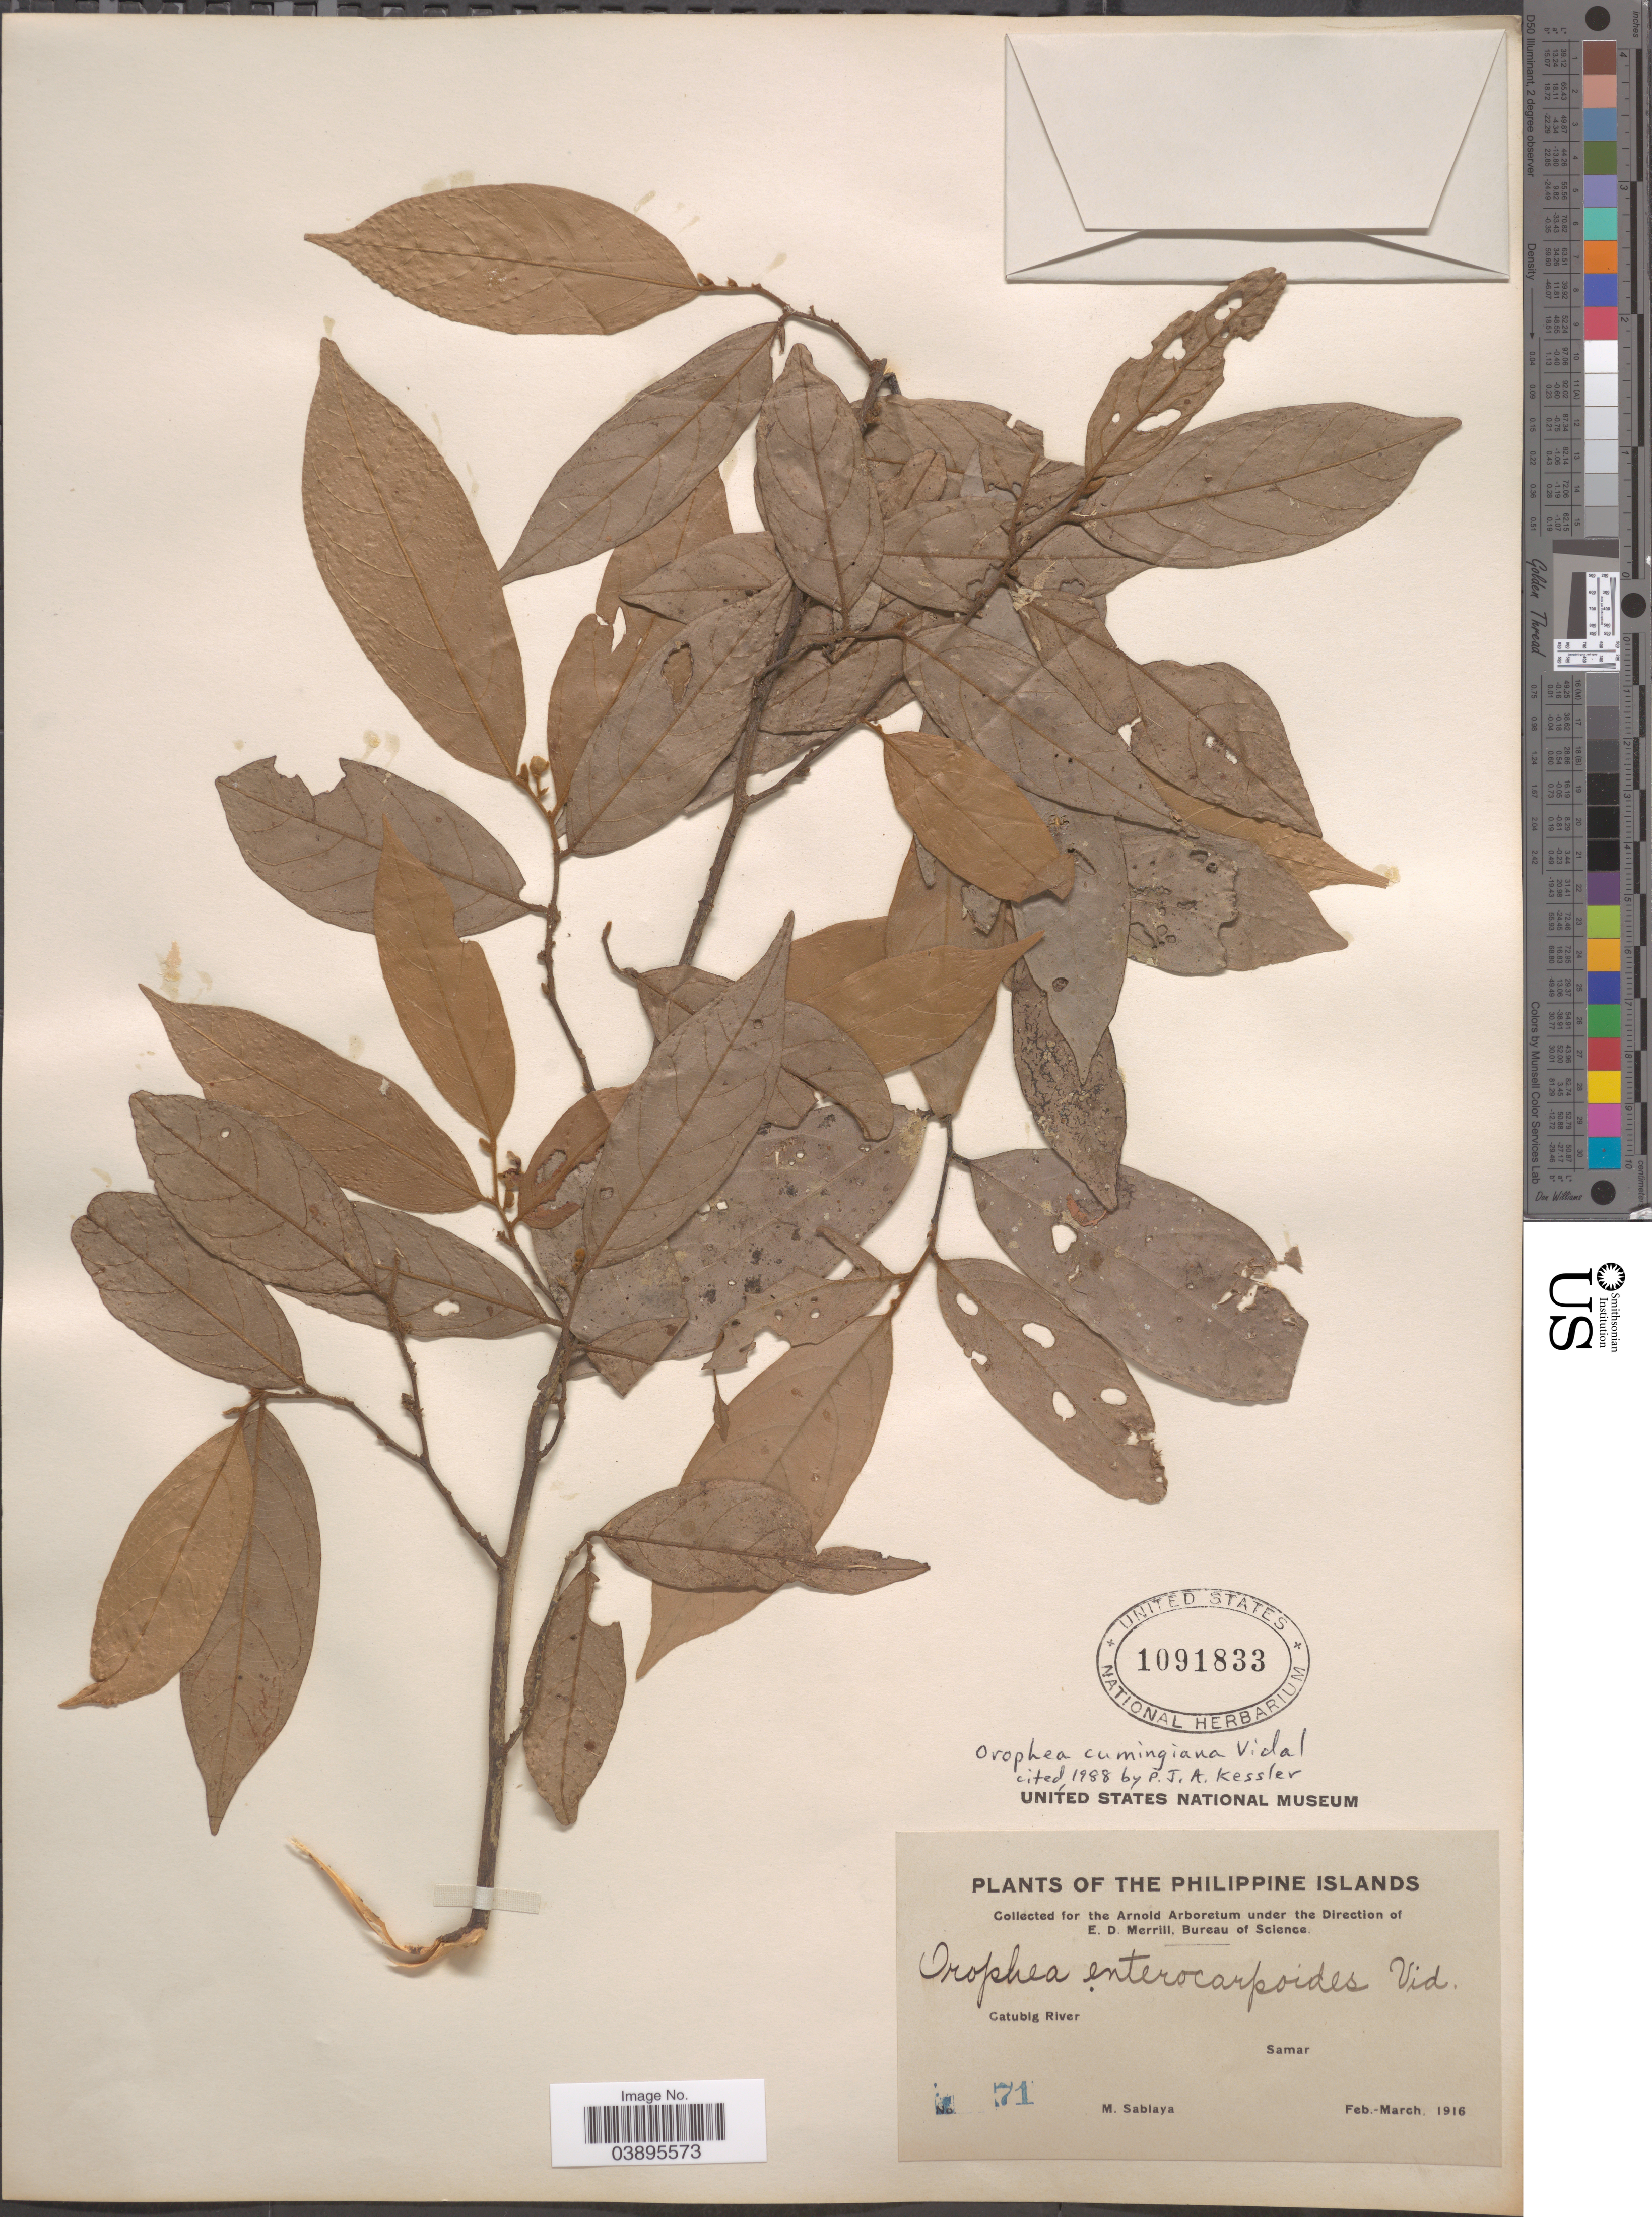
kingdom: Plantae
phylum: Tracheophyta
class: Magnoliopsida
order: Magnoliales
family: Annonaceae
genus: Orophea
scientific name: Orophea cumingiana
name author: S. Vidal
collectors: M. Sablaya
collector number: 71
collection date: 1916-02/1916-03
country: Philippines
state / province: Eastern Visayas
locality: Catubig River, Samar.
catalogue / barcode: US 1091833